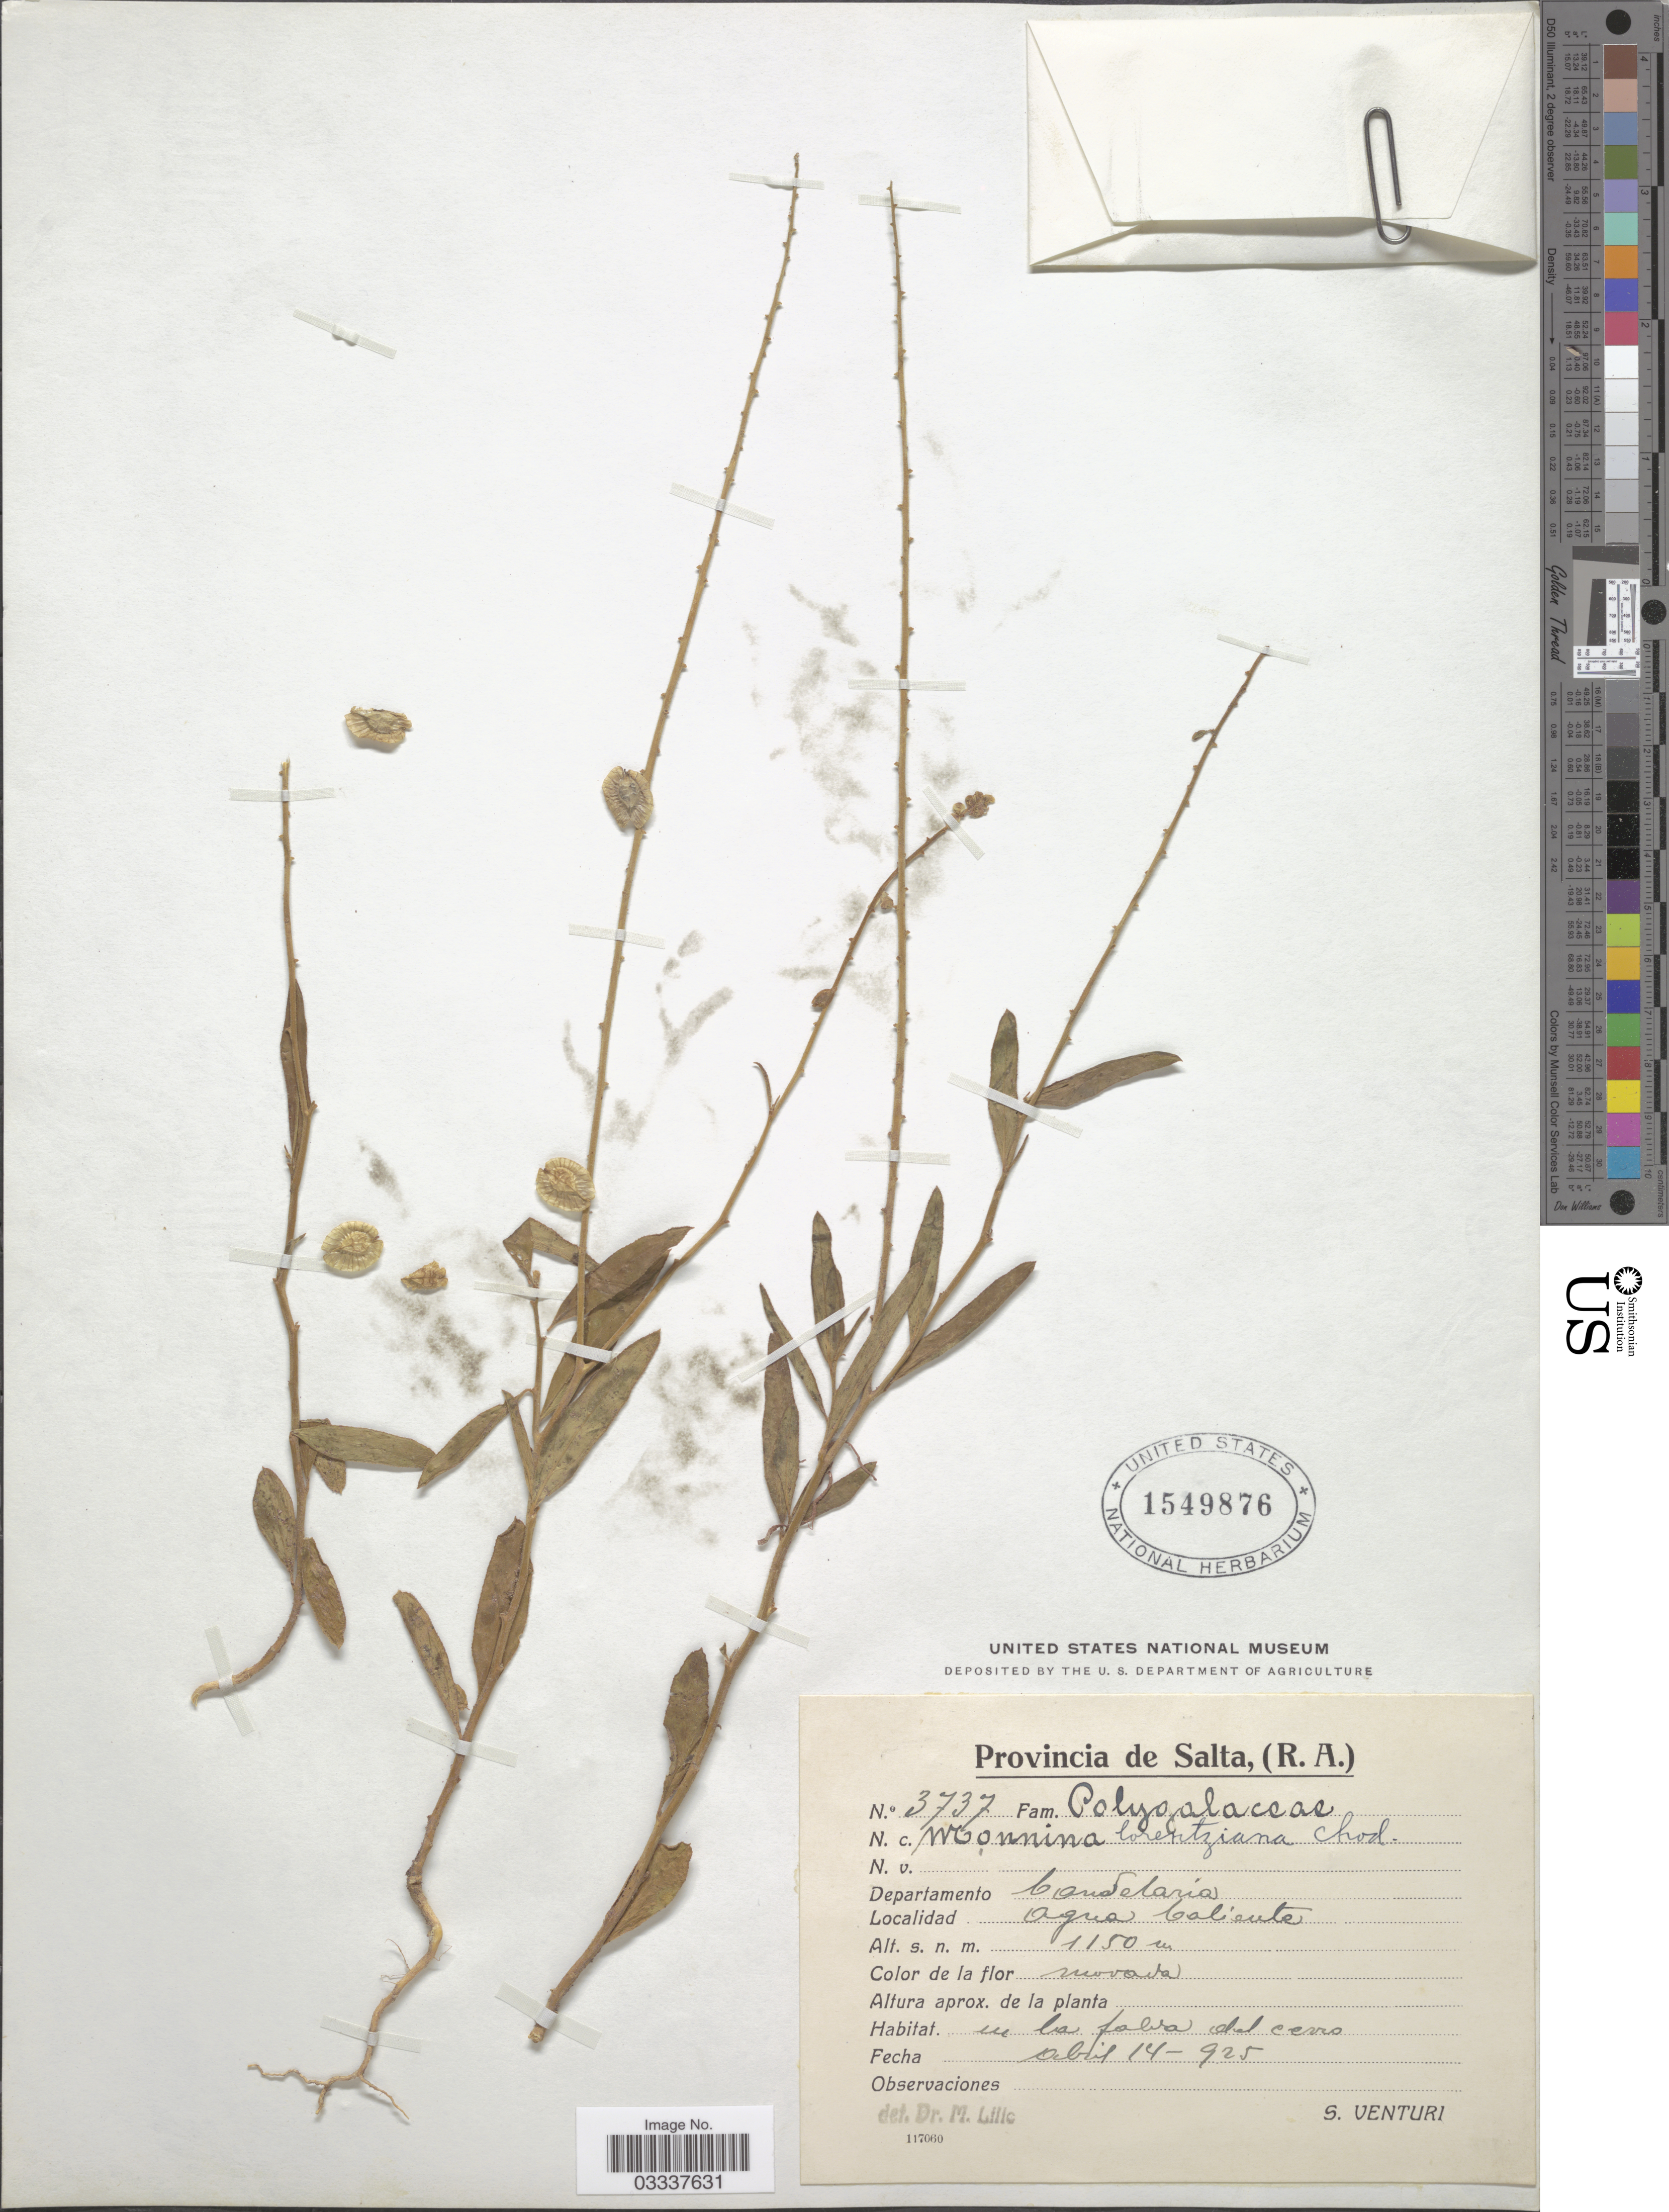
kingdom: Plantae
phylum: Tracheophyta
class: Magnoliopsida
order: Fabales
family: Polygalaceae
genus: Pteromonnina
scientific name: Pteromonnina lorenziana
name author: (Chodat) B. Eriksen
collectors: S. Venturi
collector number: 3737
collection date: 1925-04-14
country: Argentina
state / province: Salta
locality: Departamento Candelaria, Agua Caliente.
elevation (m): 1150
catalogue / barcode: US 1549876